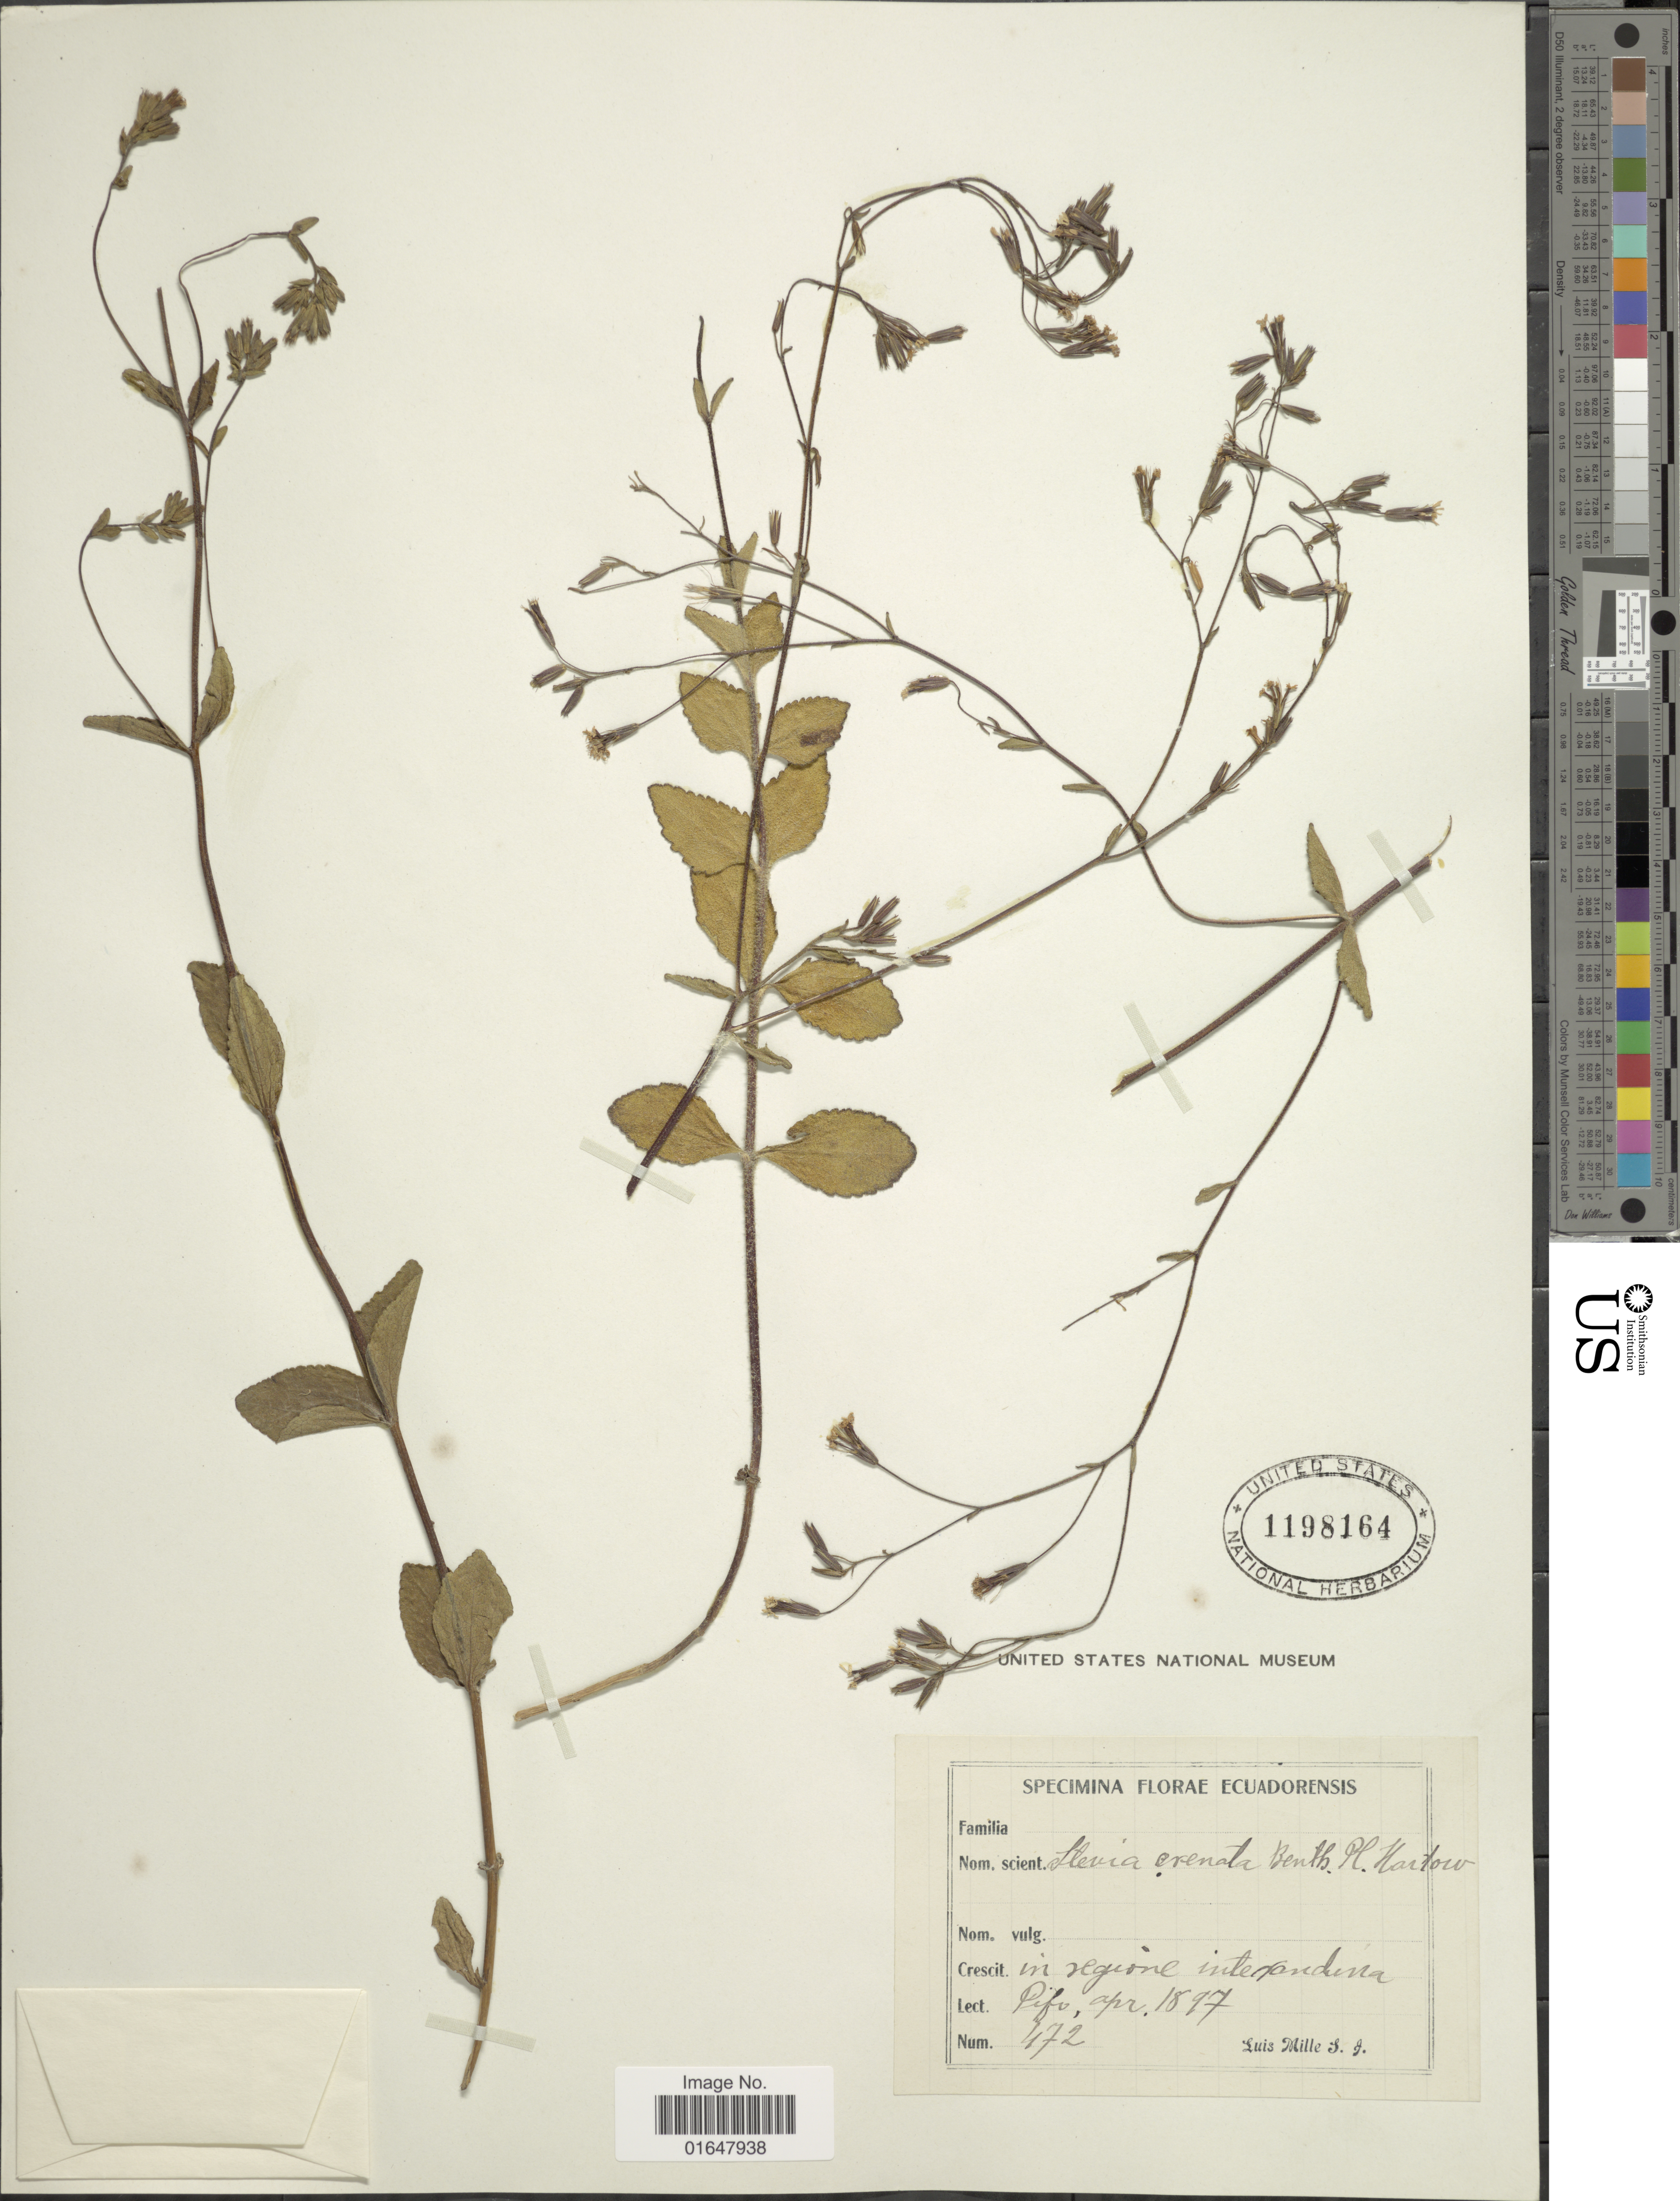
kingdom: Plantae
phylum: Tracheophyta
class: Magnoliopsida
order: Asterales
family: Asteraceae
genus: Stevia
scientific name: Stevia elatior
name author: Kunth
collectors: L. Mille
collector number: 472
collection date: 1897-04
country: Ecuador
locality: In regione Inter andina, Pifo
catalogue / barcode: US 1198164